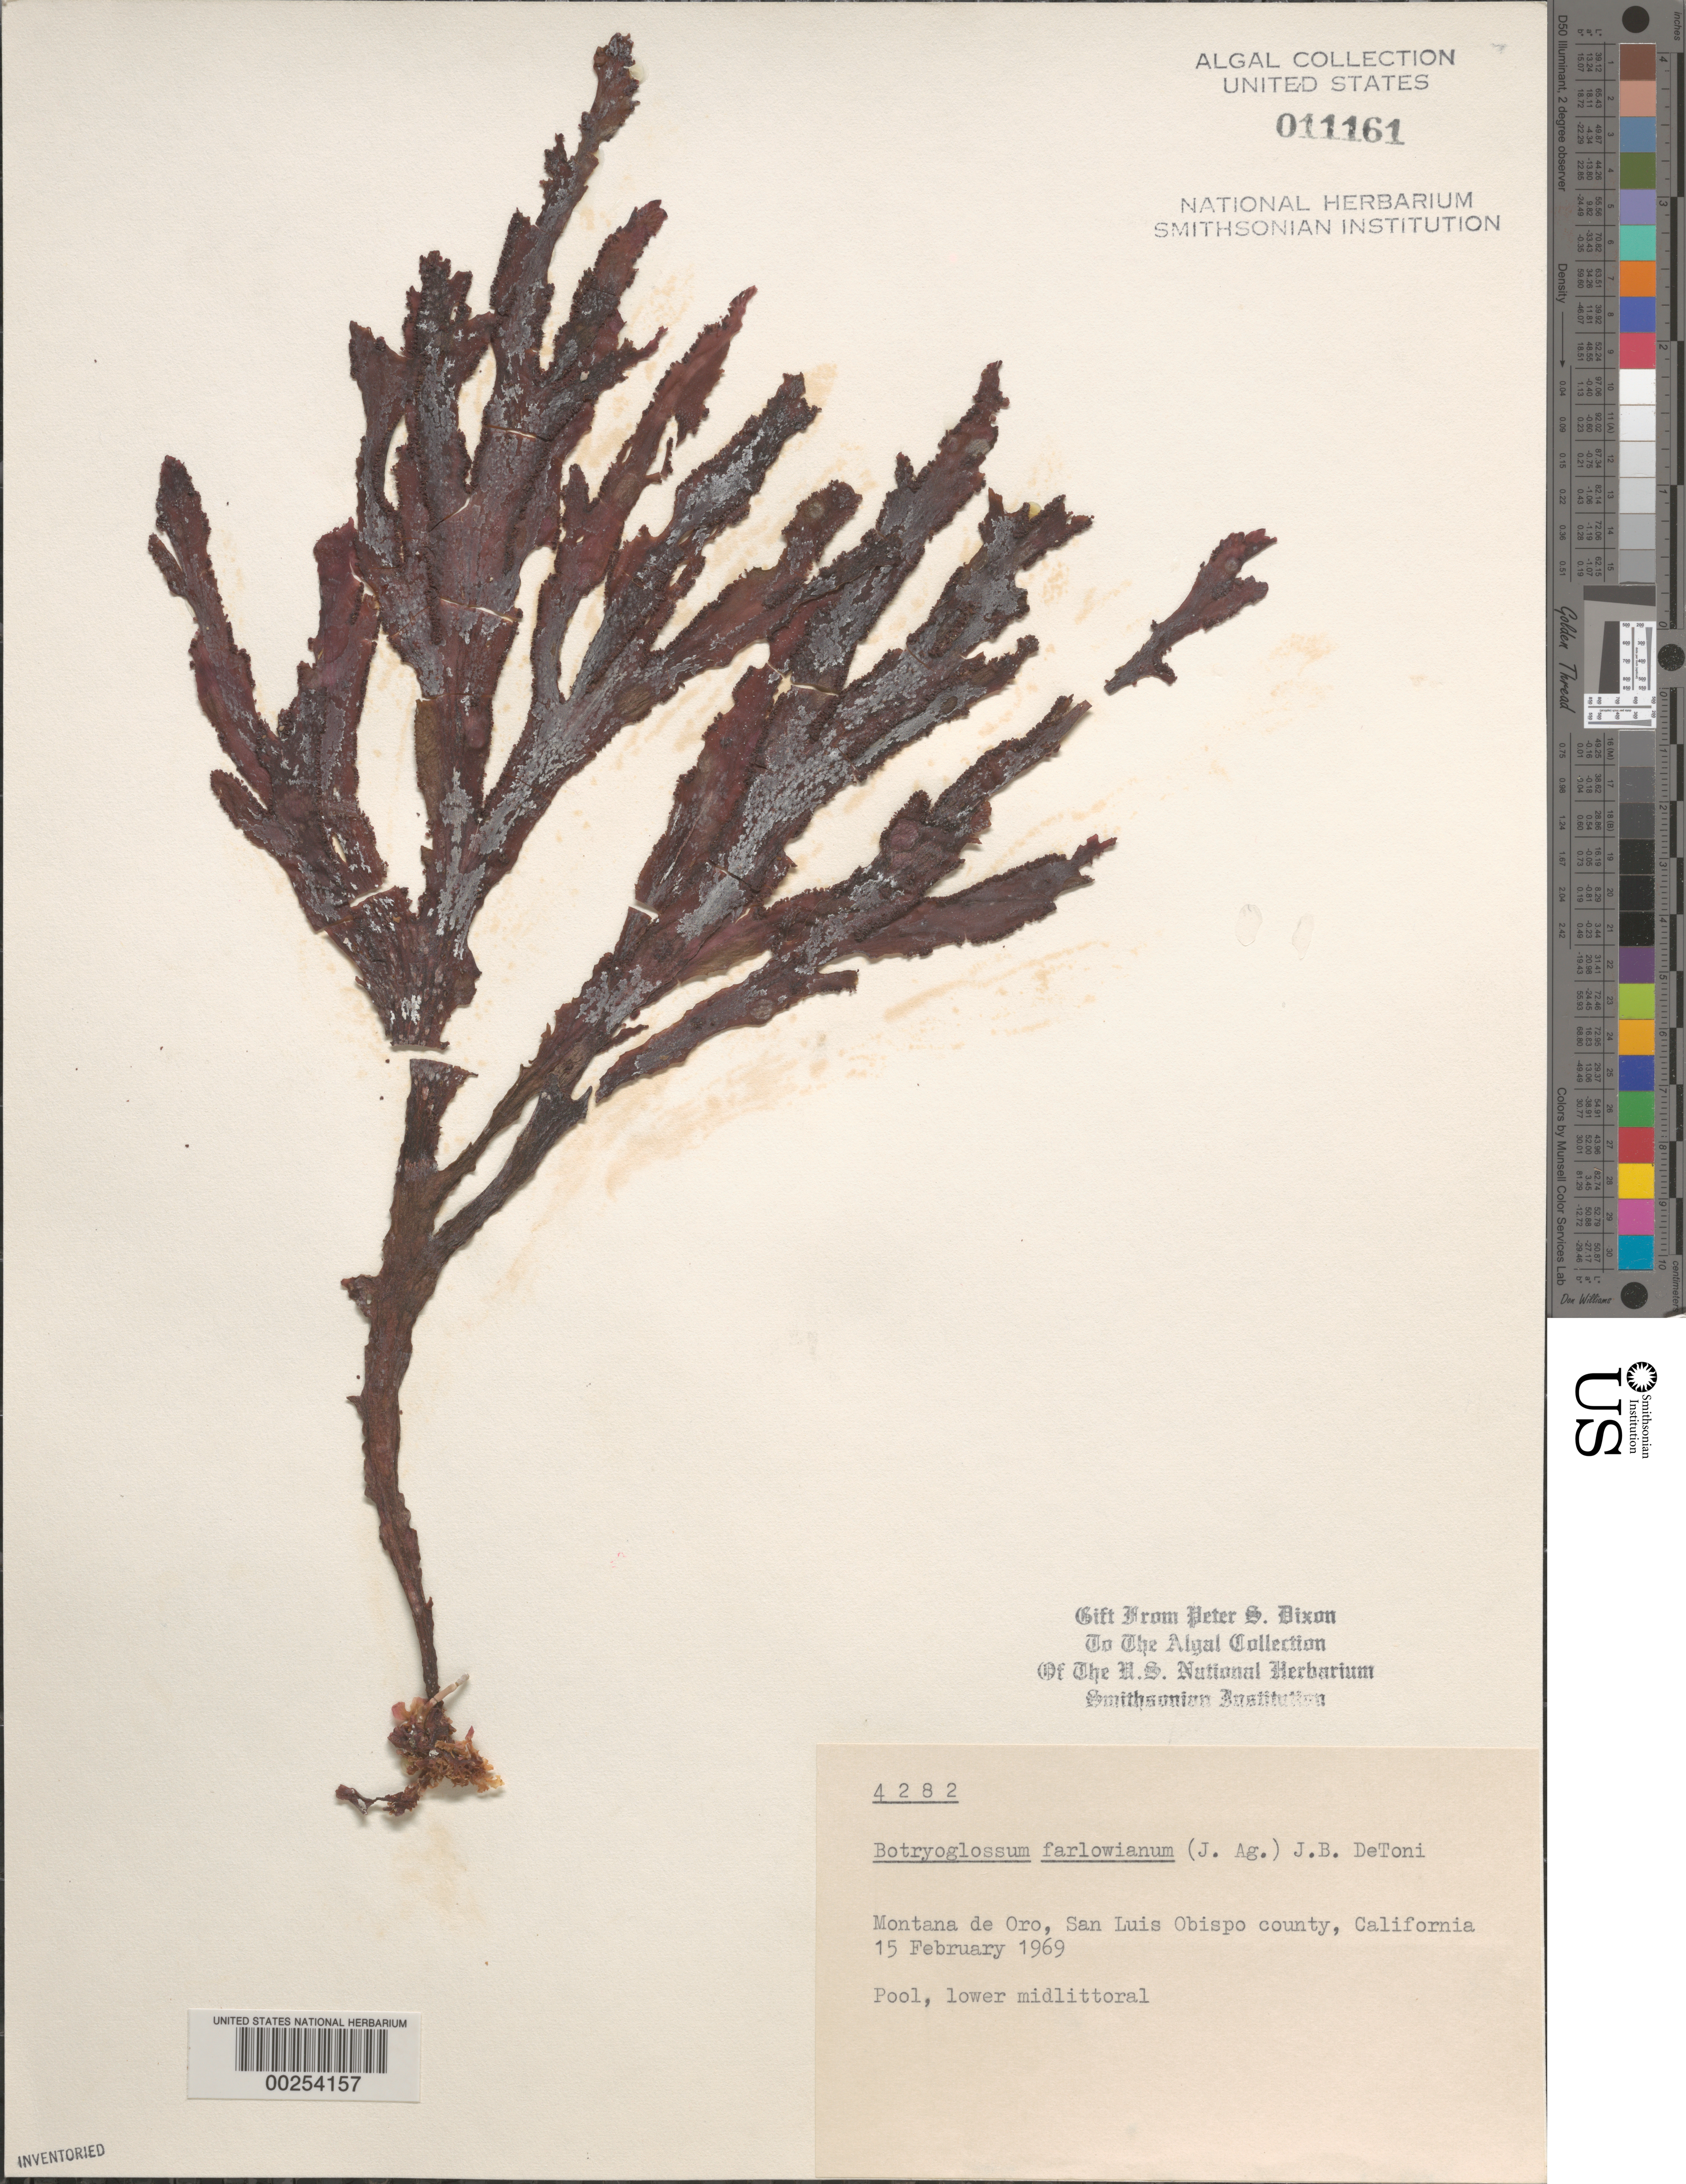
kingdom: Plantae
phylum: Rhodophyta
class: Florideophyceae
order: Ceramiales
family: Delesseriaceae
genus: Botryoglossum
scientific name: Botryoglossum farlowianum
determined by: Dixon, P. S.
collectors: P. S. Dixon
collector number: PSD 4282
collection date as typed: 15 Feb 1969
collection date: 1969-02-15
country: United States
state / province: California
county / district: San Luis Obispo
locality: Montana de Oro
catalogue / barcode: US 11161